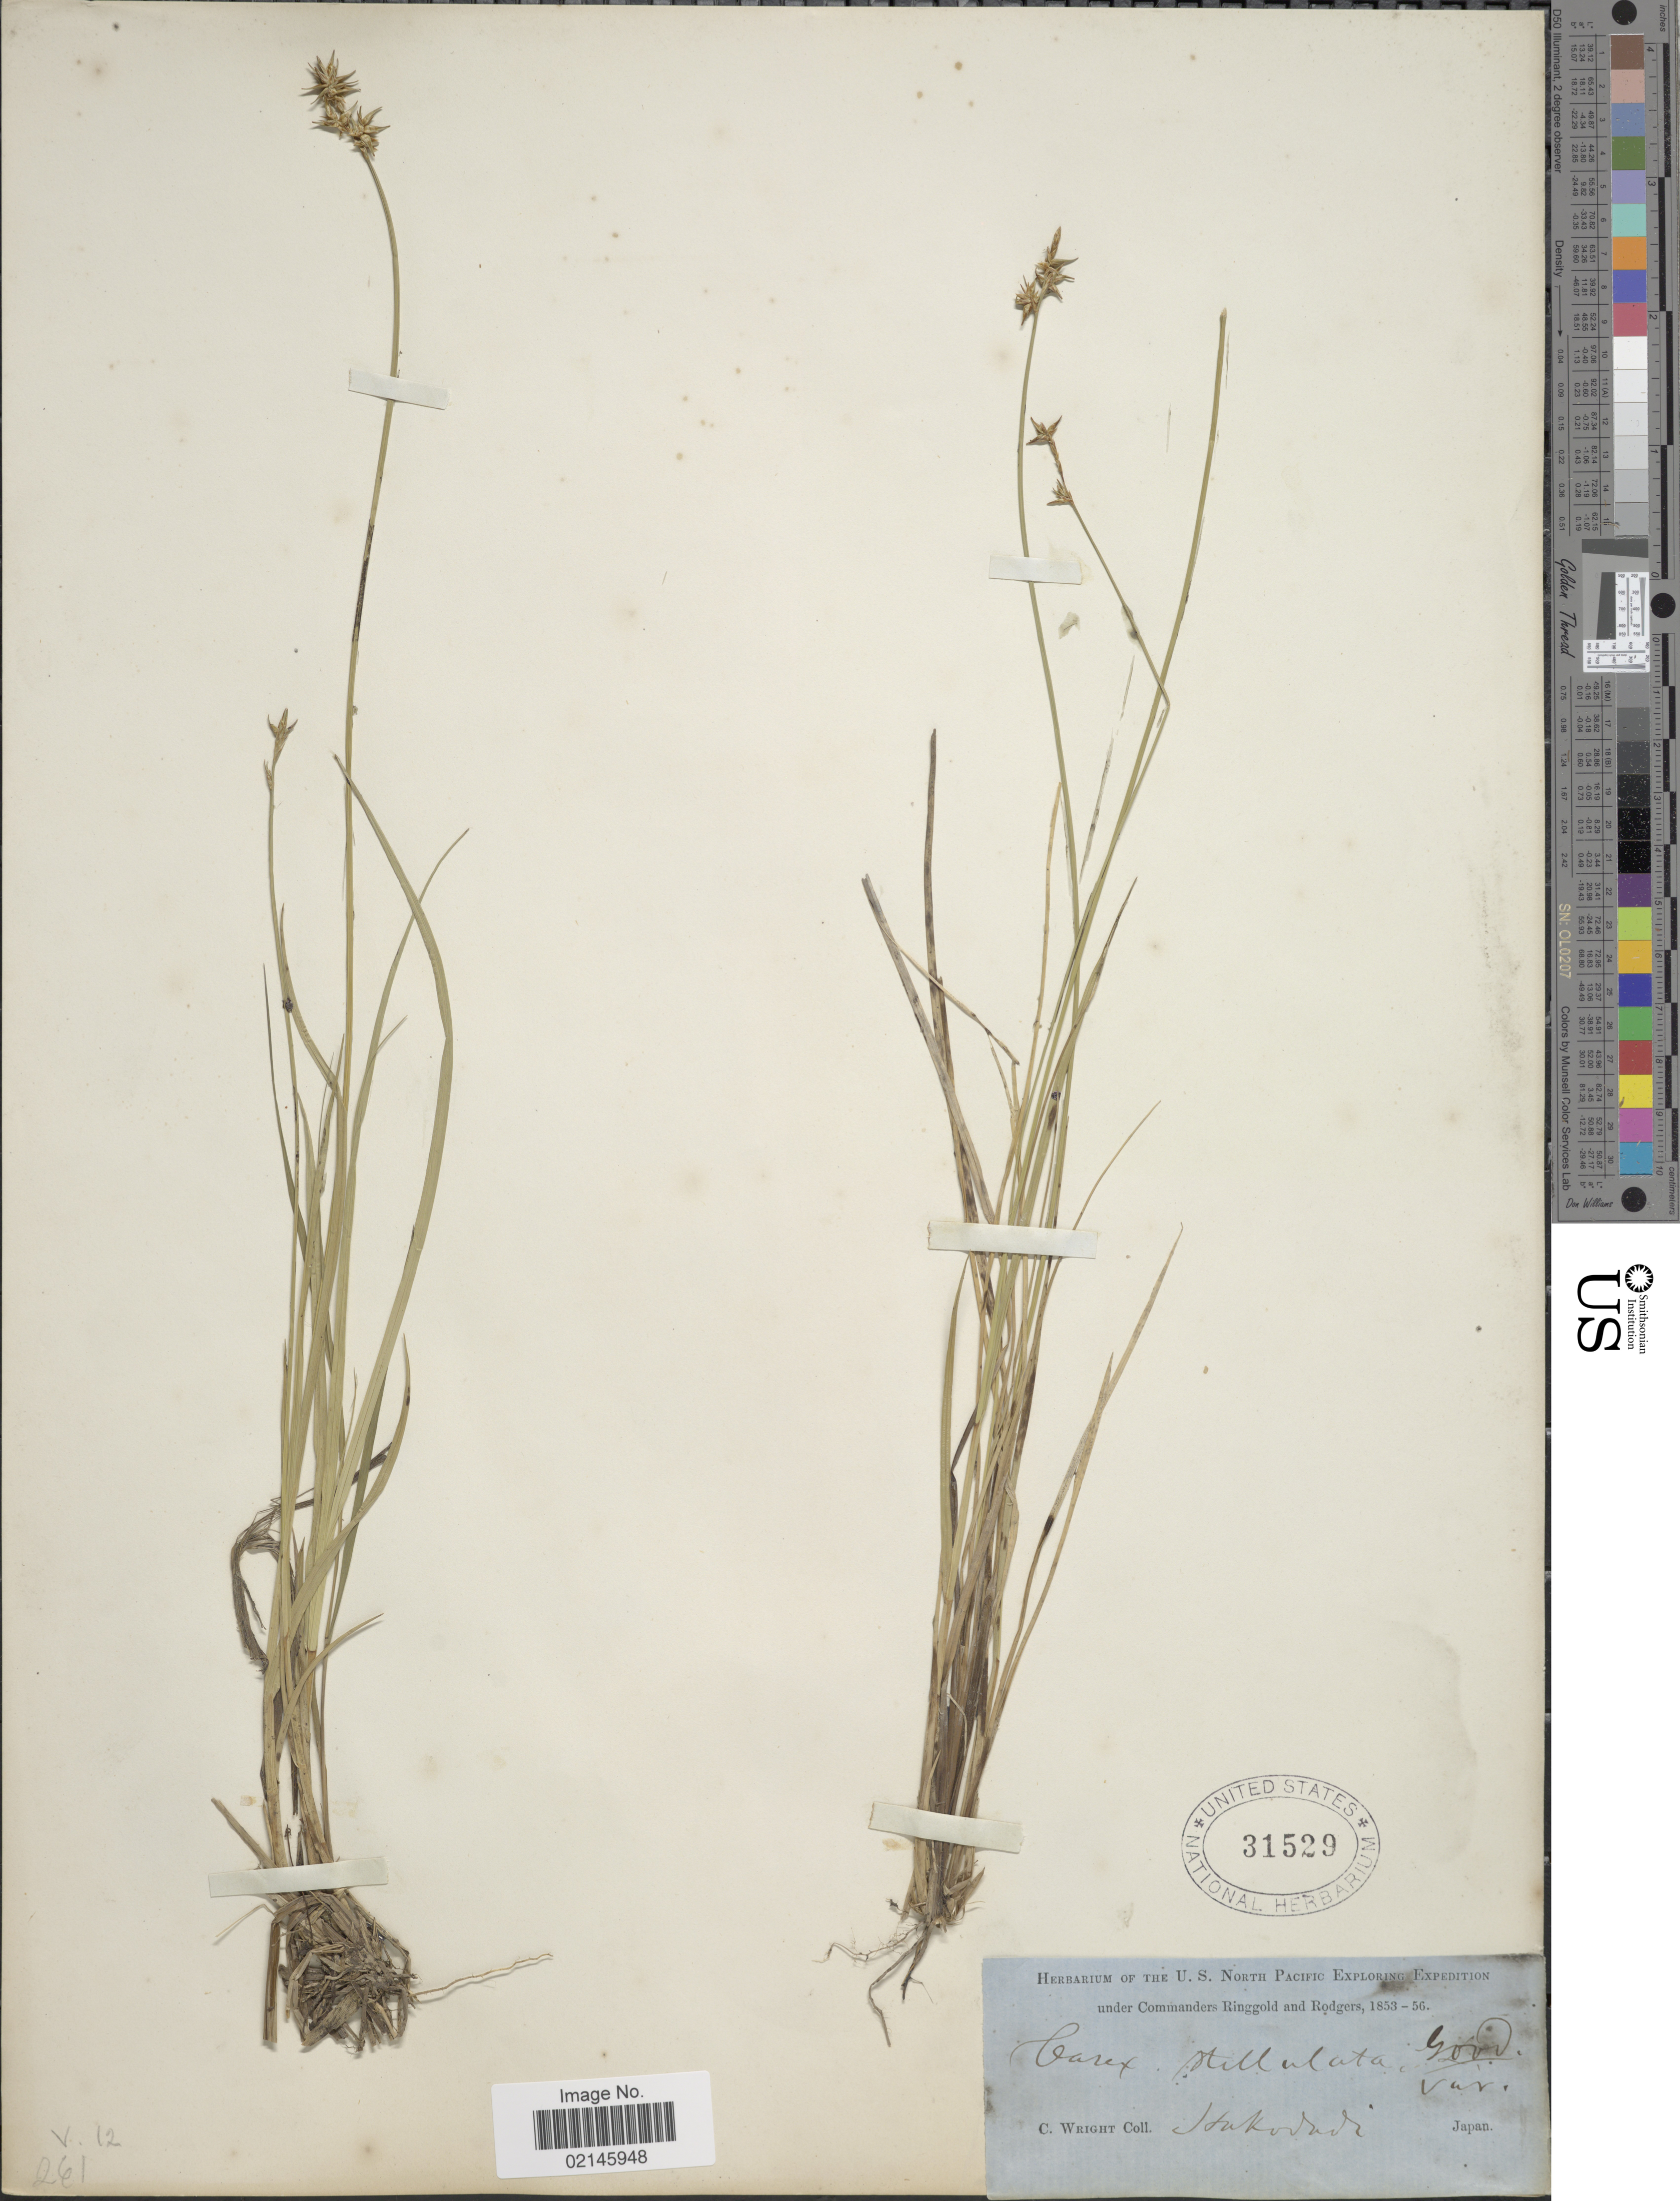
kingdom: Plantae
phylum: Tracheophyta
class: Liliopsida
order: Poales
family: Cyperaceae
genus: Carex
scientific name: Carex echinata subsp. echinata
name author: Murray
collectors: C. Wright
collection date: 1853/1856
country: Japan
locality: Hakodadi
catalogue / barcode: US 31529